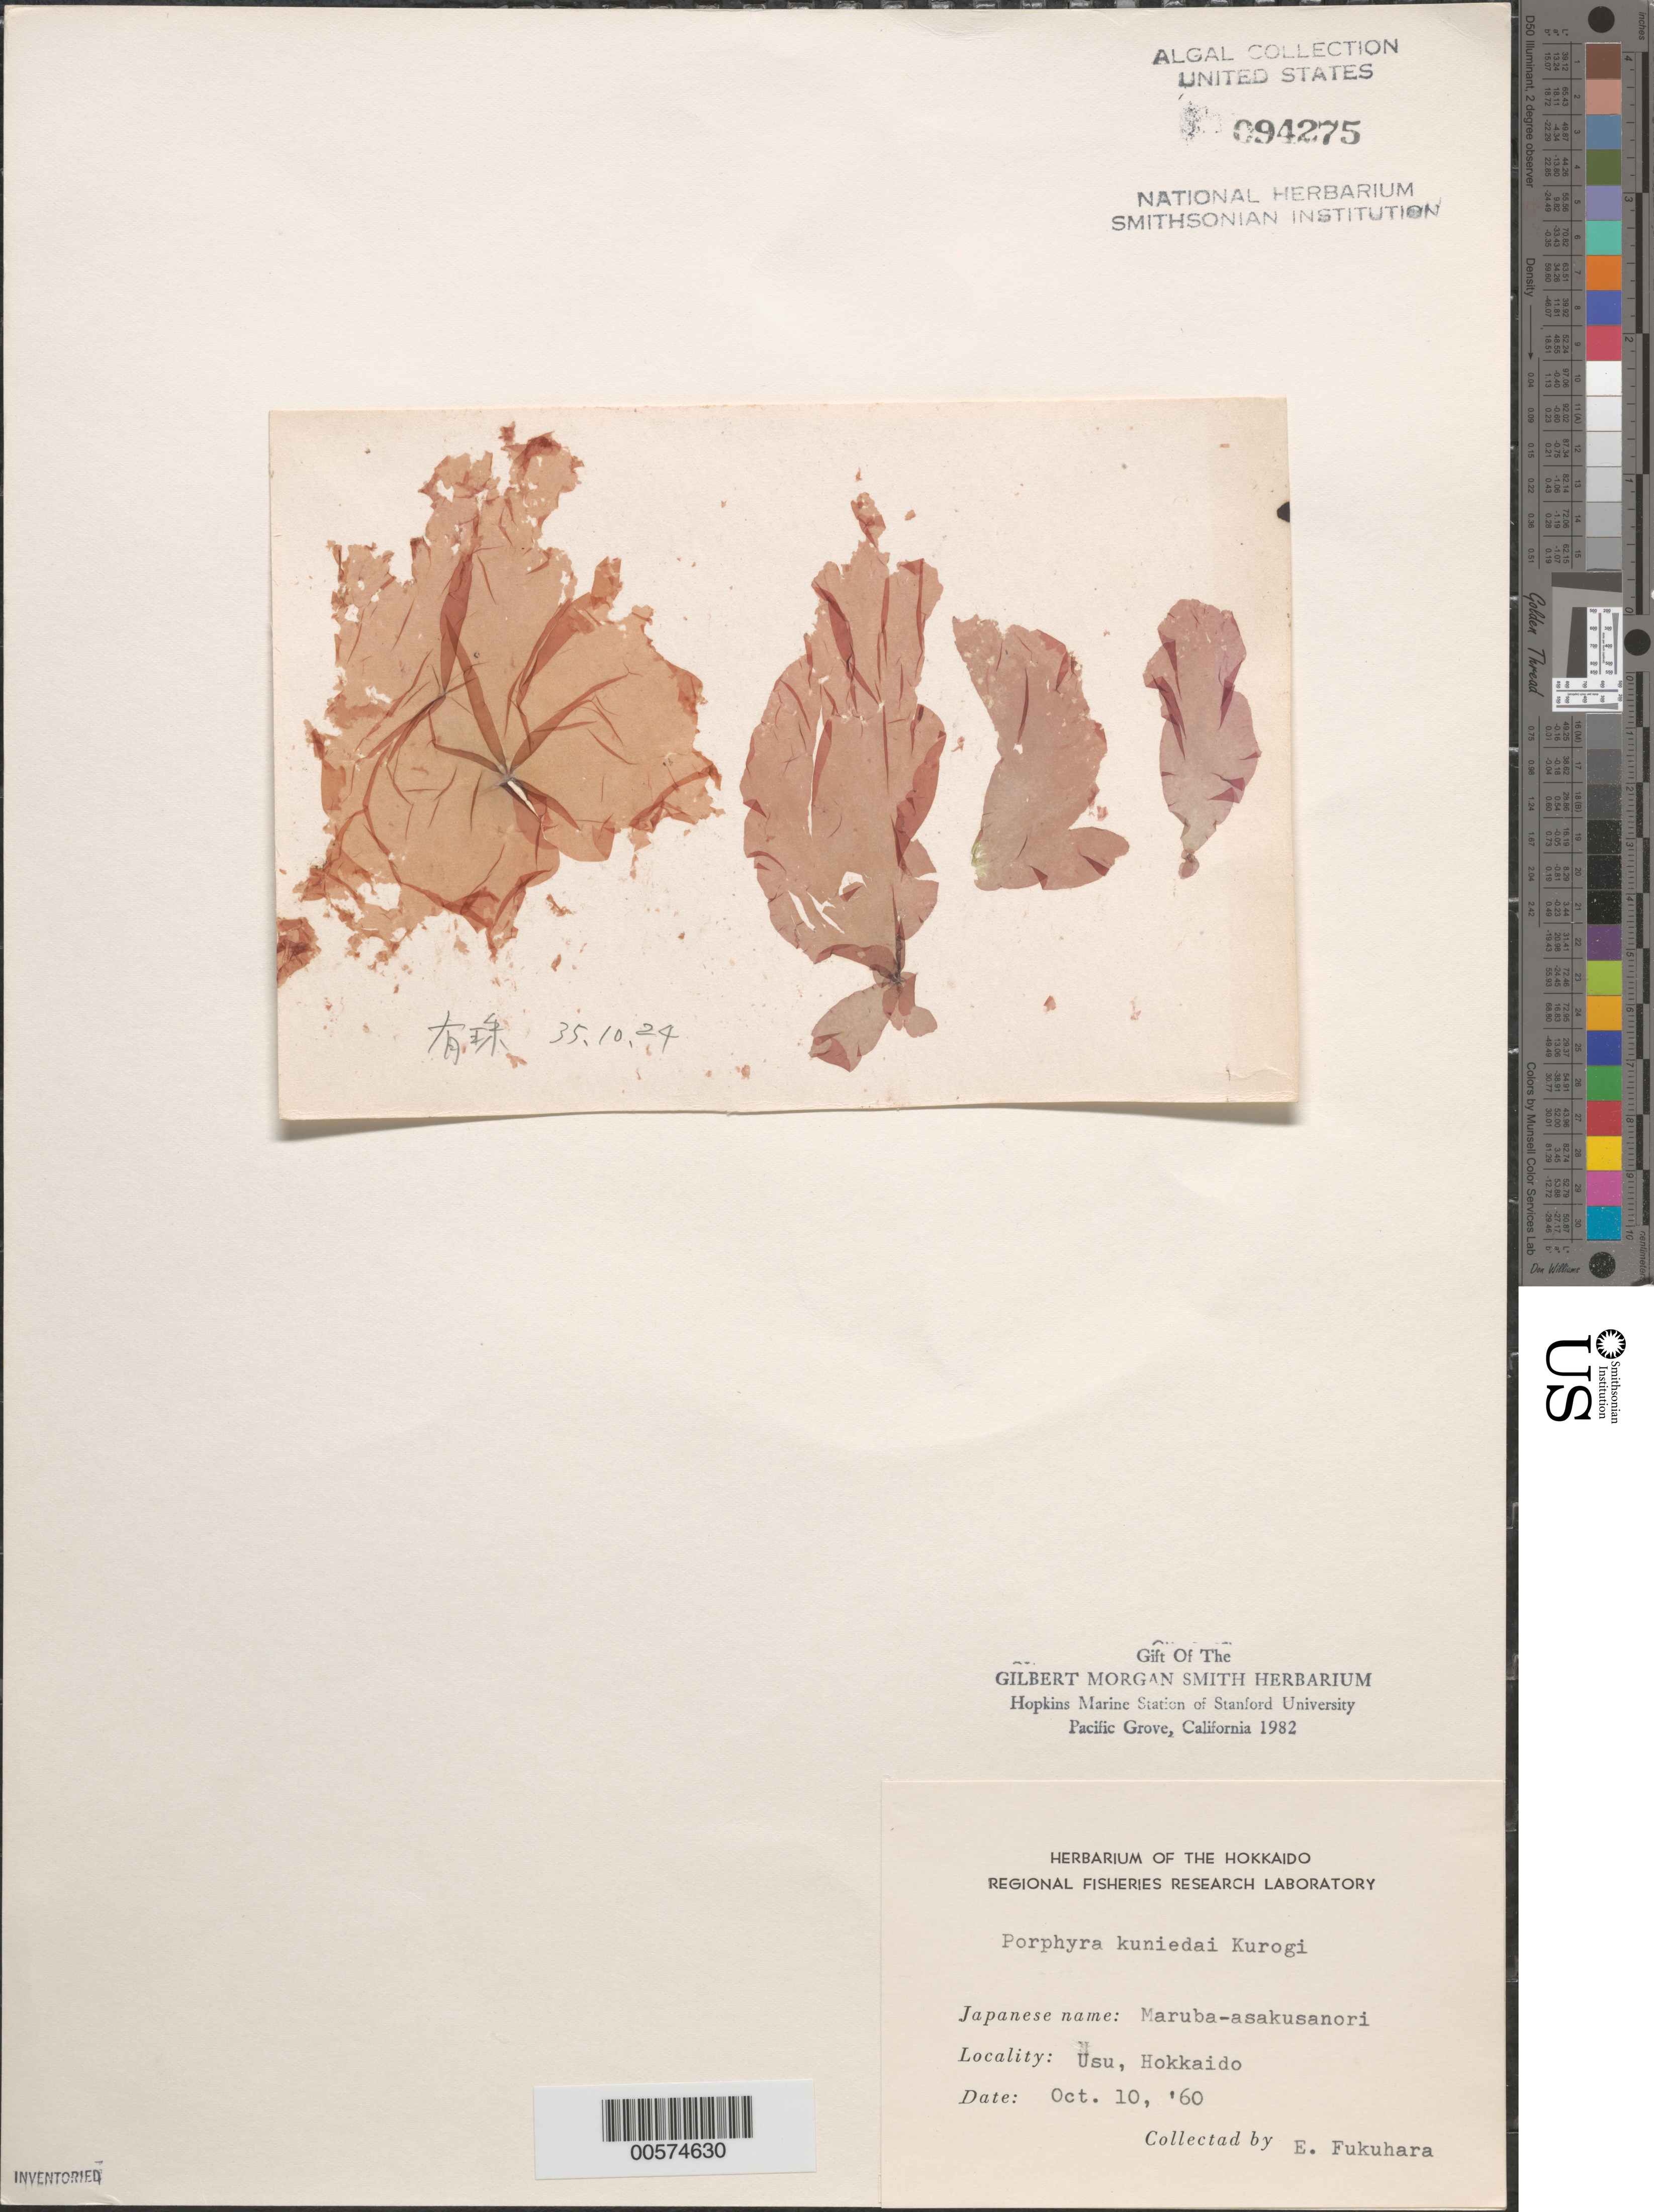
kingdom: Plantae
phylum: Rhodophyta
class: Bangiophyceae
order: Bangiales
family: Bangiaceae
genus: Porphyra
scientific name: Porphyra kuniedai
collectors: E. Fukuhara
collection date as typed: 10 Oct 1960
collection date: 1960-10-10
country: Japan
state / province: Hokkaido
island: Hokkaido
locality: Usu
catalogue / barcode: US 94275